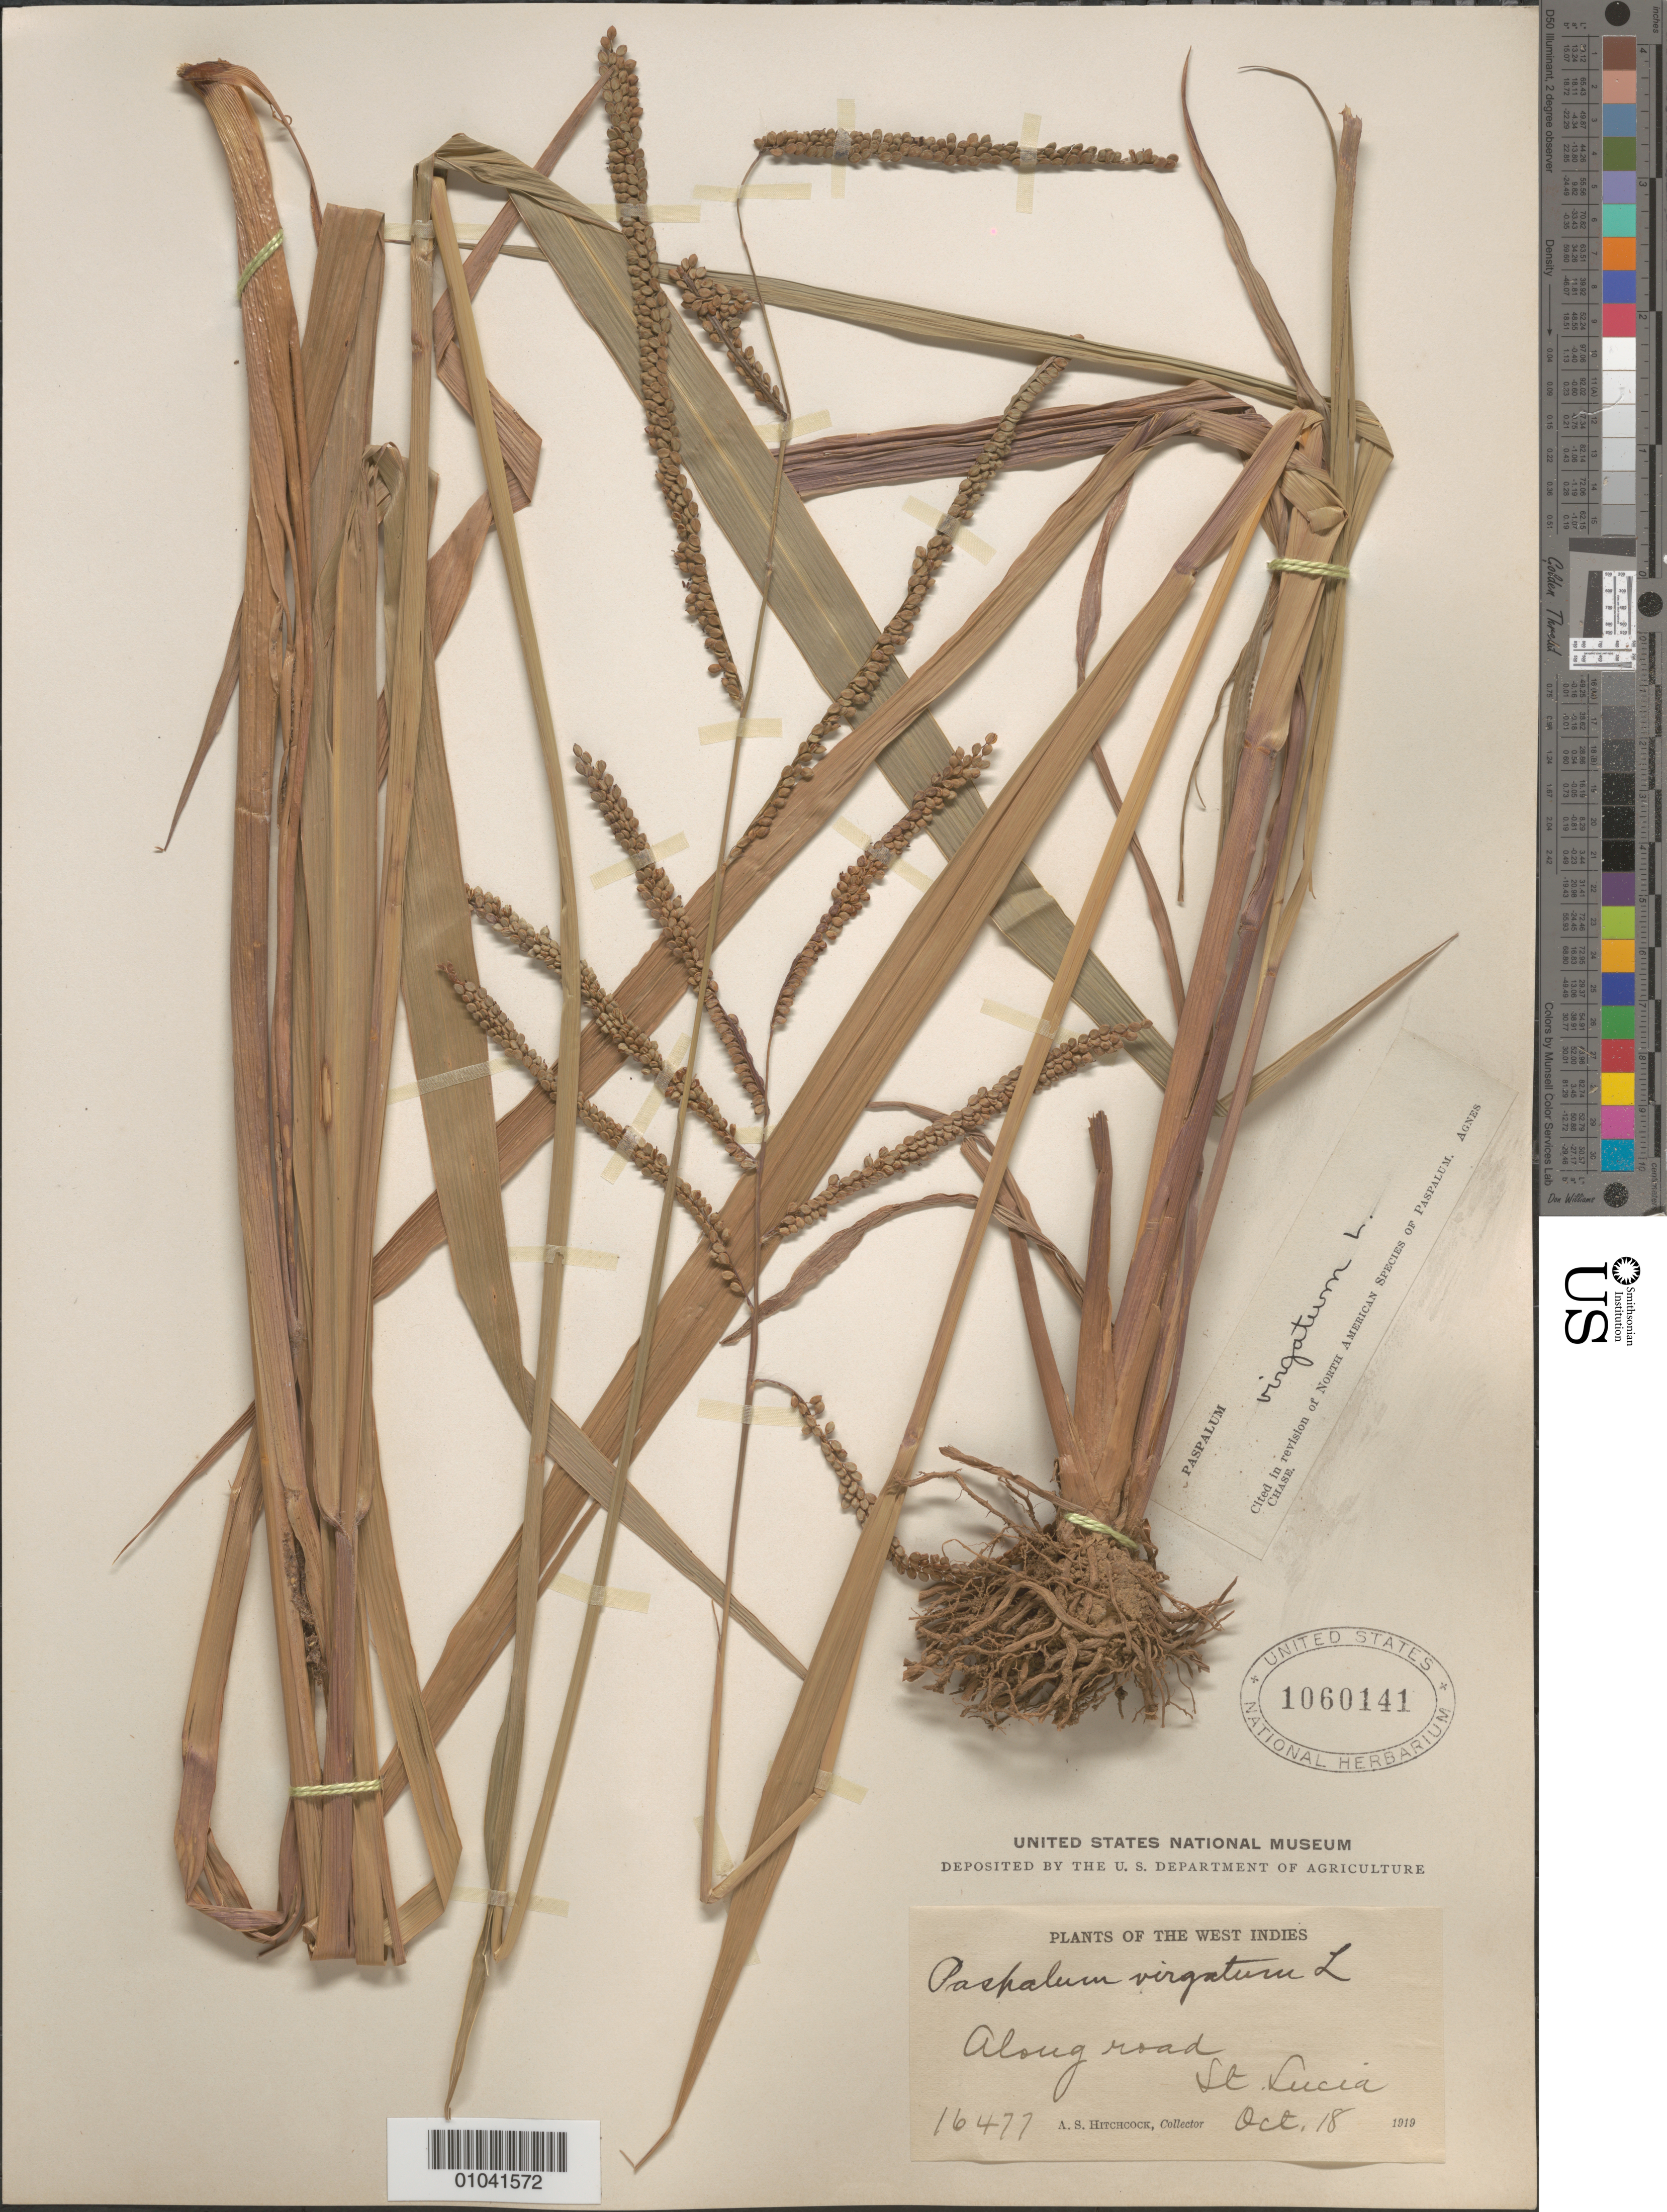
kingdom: Plantae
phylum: Tracheophyta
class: Liliopsida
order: Poales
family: Poaceae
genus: Paspalum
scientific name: Paspalum virgatum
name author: L.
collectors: A. S. Hitchcock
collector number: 16477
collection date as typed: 18 Oct 1919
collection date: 1919-10-18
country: St. Lucia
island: St. Lucia I.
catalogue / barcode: US 1060141